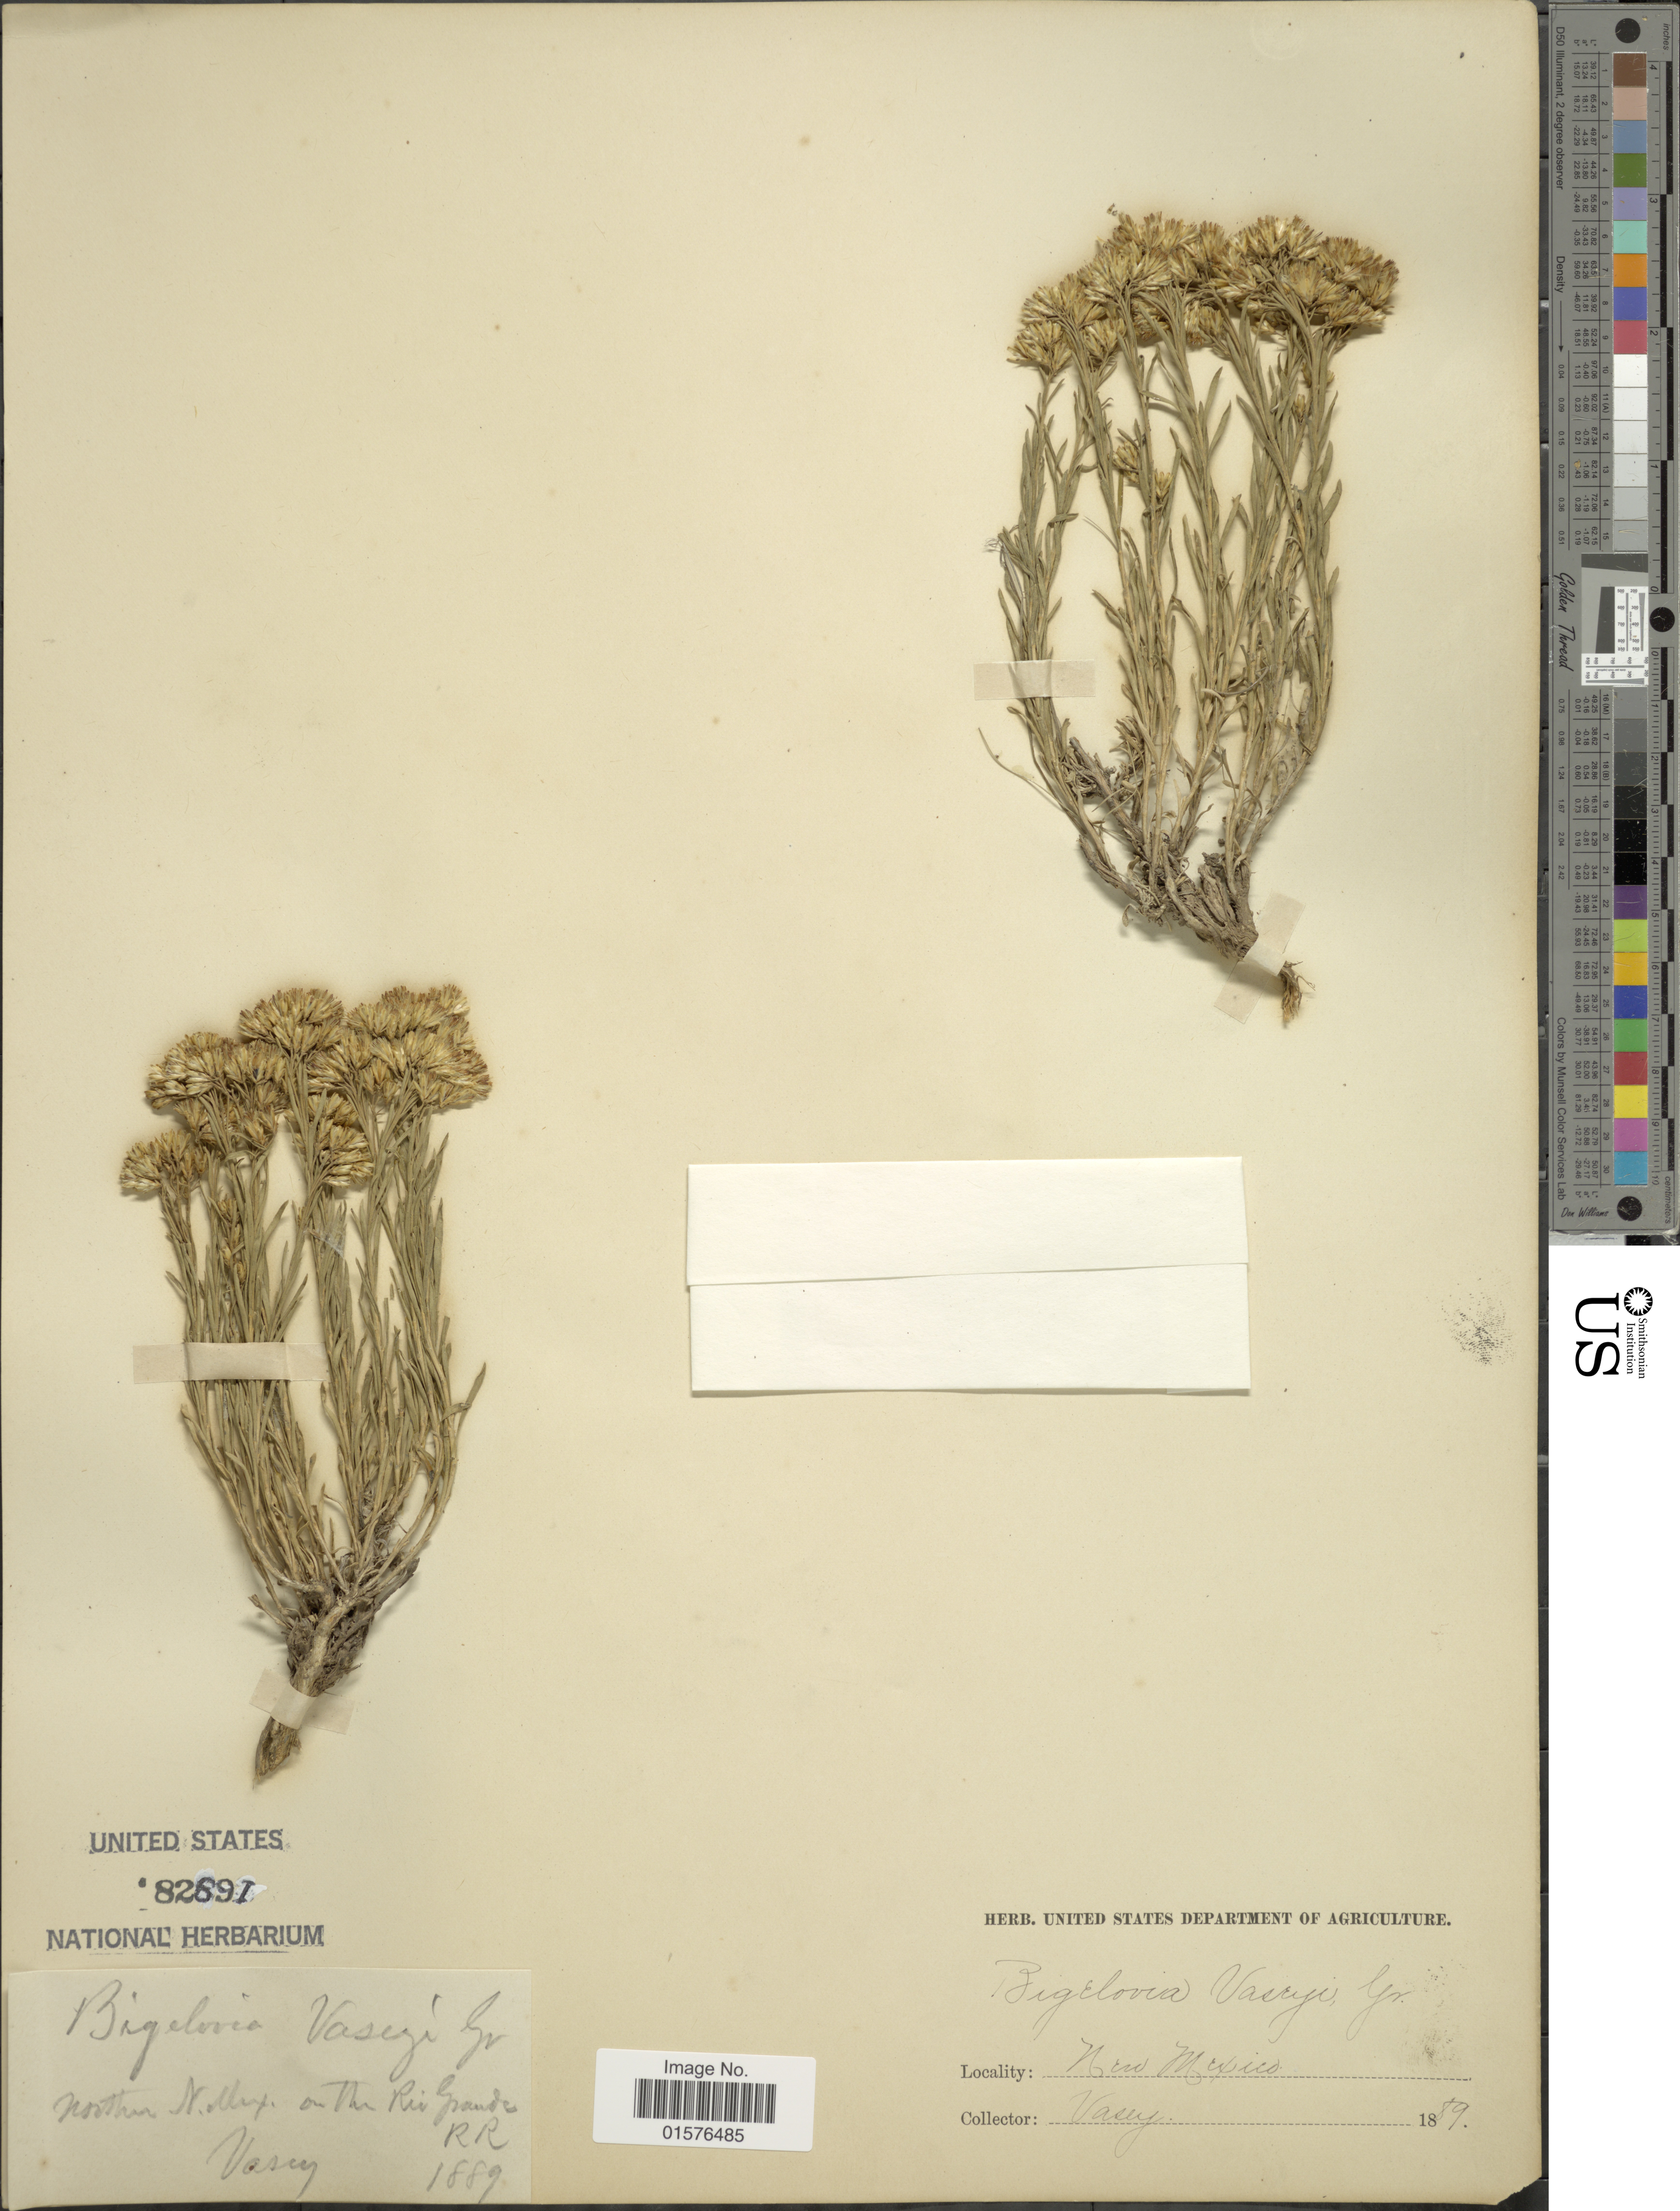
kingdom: Plantae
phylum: Tracheophyta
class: Magnoliopsida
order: Asterales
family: Asteraceae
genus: Chrysothamnus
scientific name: Chrysothamnus vaseyi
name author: (A. Gray) Greene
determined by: Urbatsch, Lowell E., Curator (LSU), Louisiana State University (UNITED STATES)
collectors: Vasey, --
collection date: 1889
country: United States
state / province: New Mexico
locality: Northern N. Mexico, on the Rio Grande R.R.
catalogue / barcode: US 82691